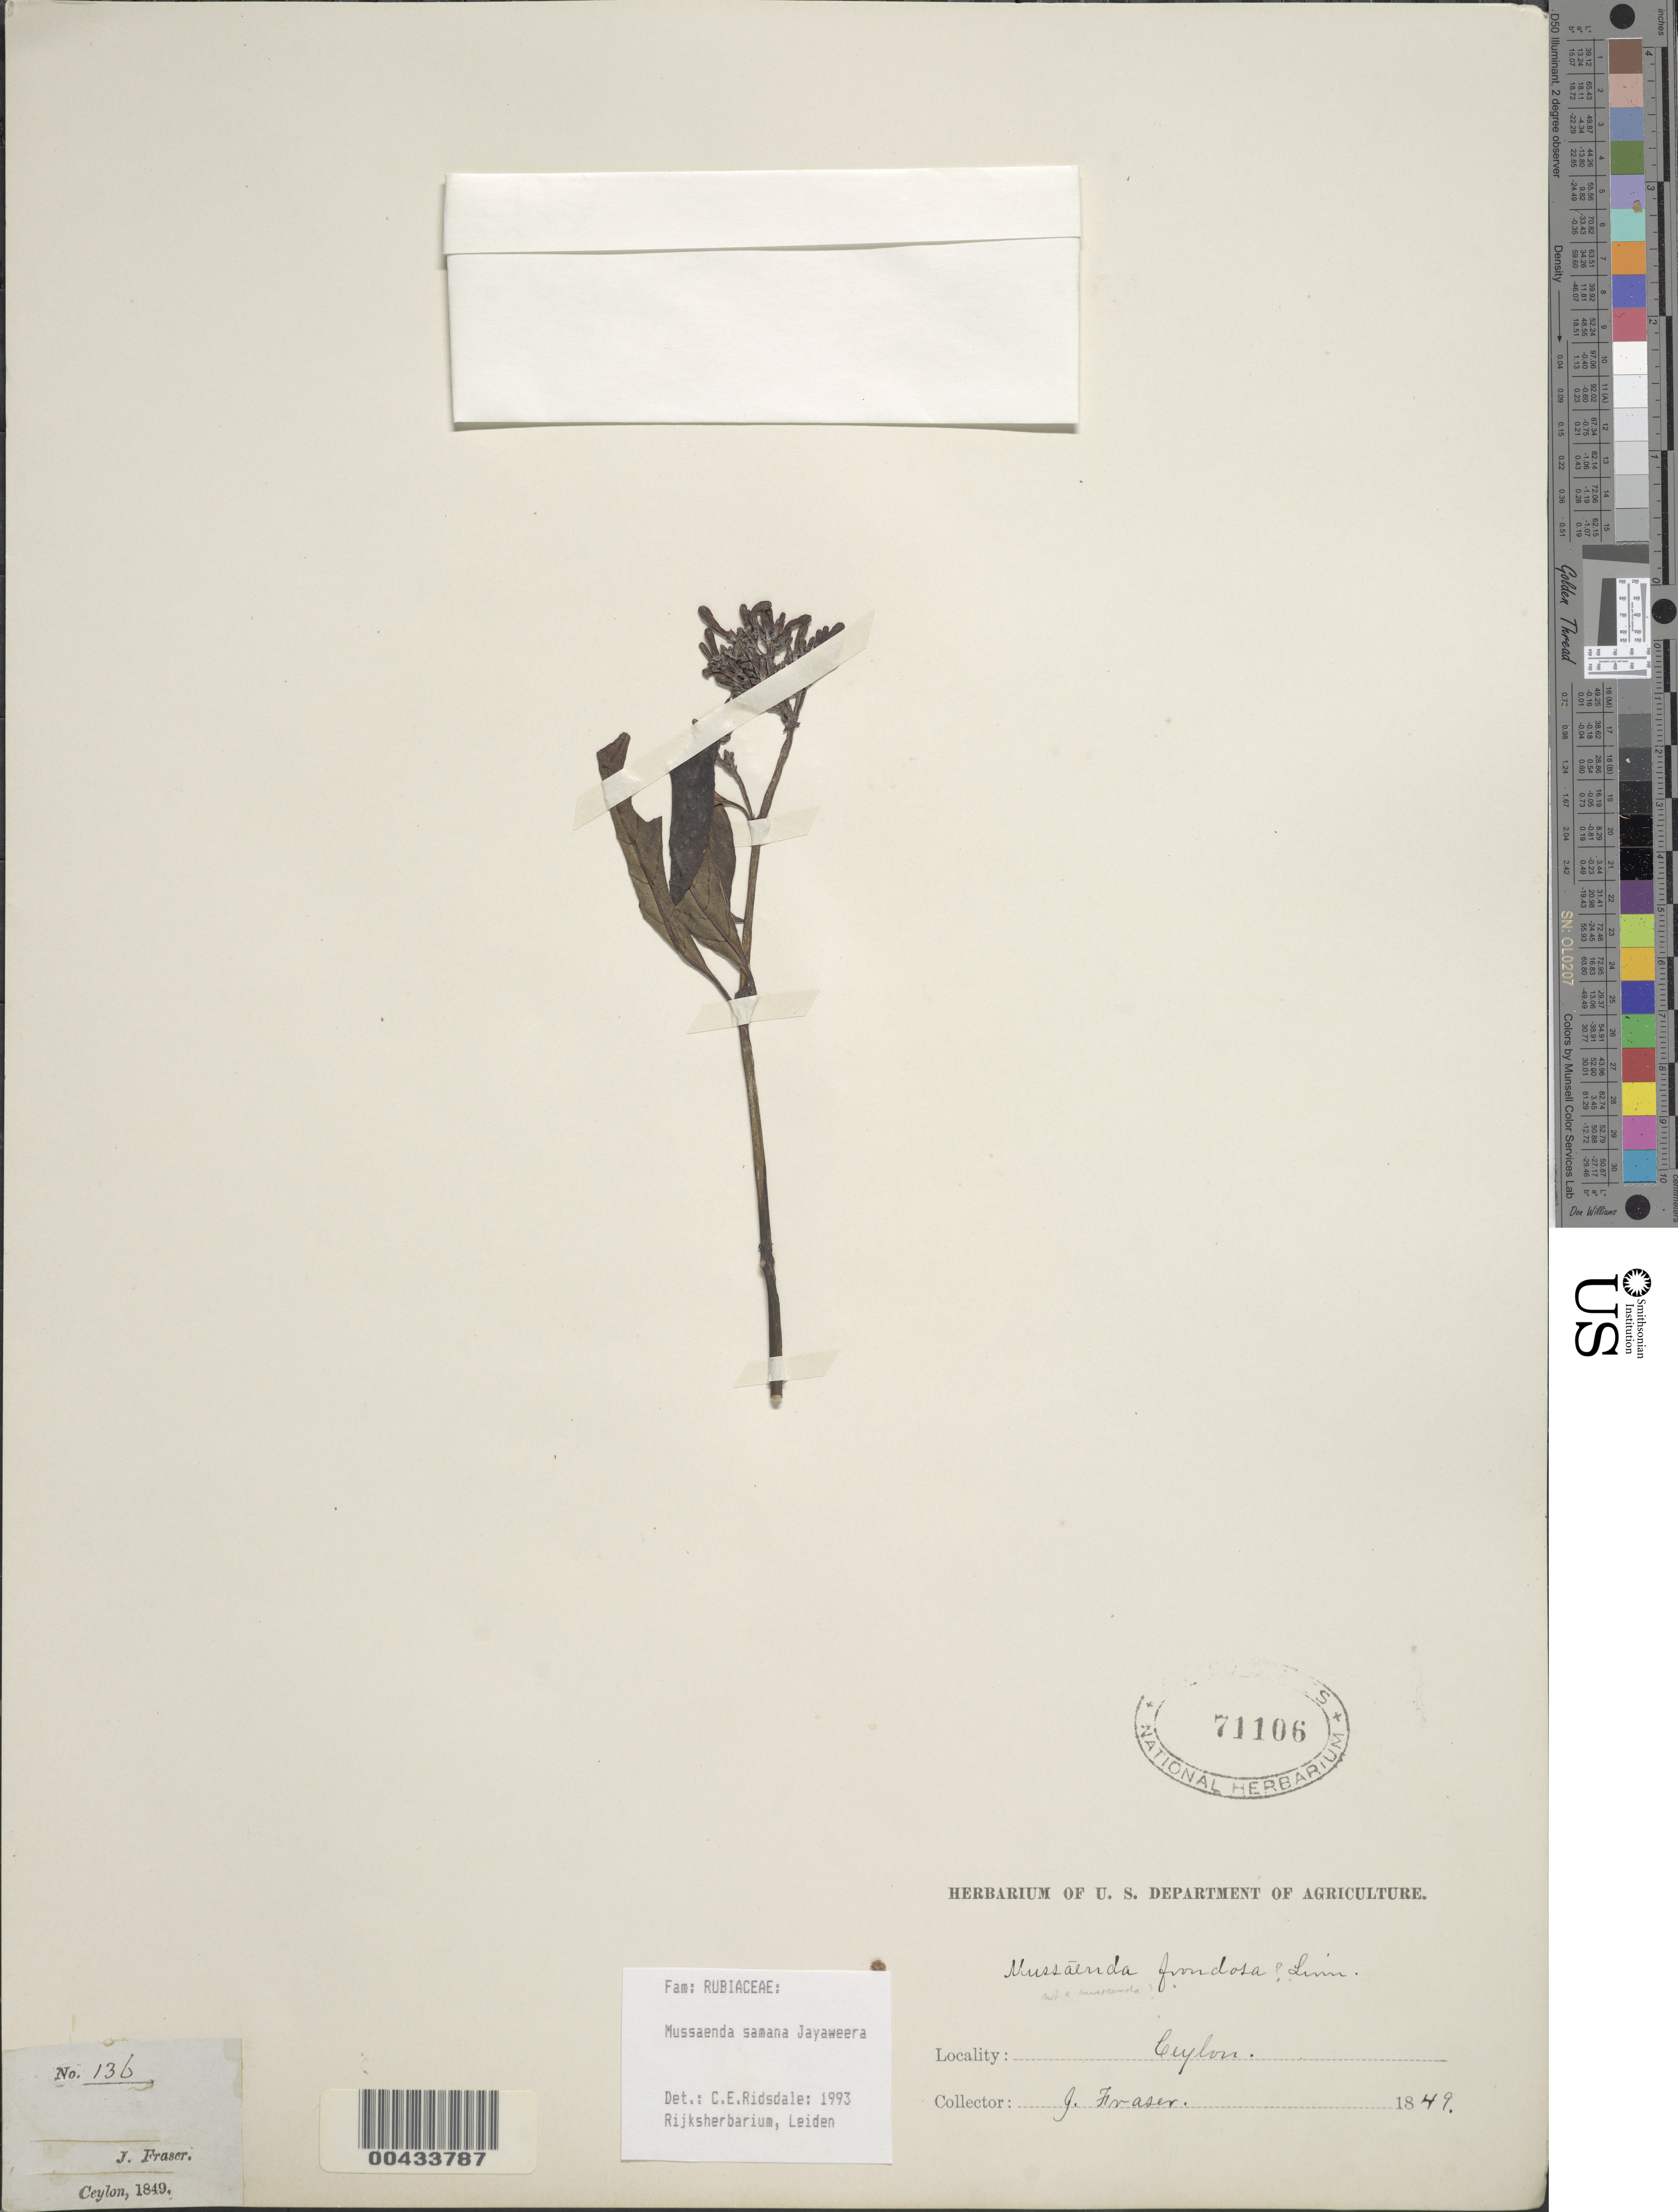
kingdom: Plantae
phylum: Tracheophyta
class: Magnoliopsida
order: Gentianales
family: Rubiaceae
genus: Mussaenda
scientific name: Mussaenda samana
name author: Jayaweera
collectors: J. Fraser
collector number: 136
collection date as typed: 1849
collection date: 1849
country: Sri Lanka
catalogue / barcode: US 71106